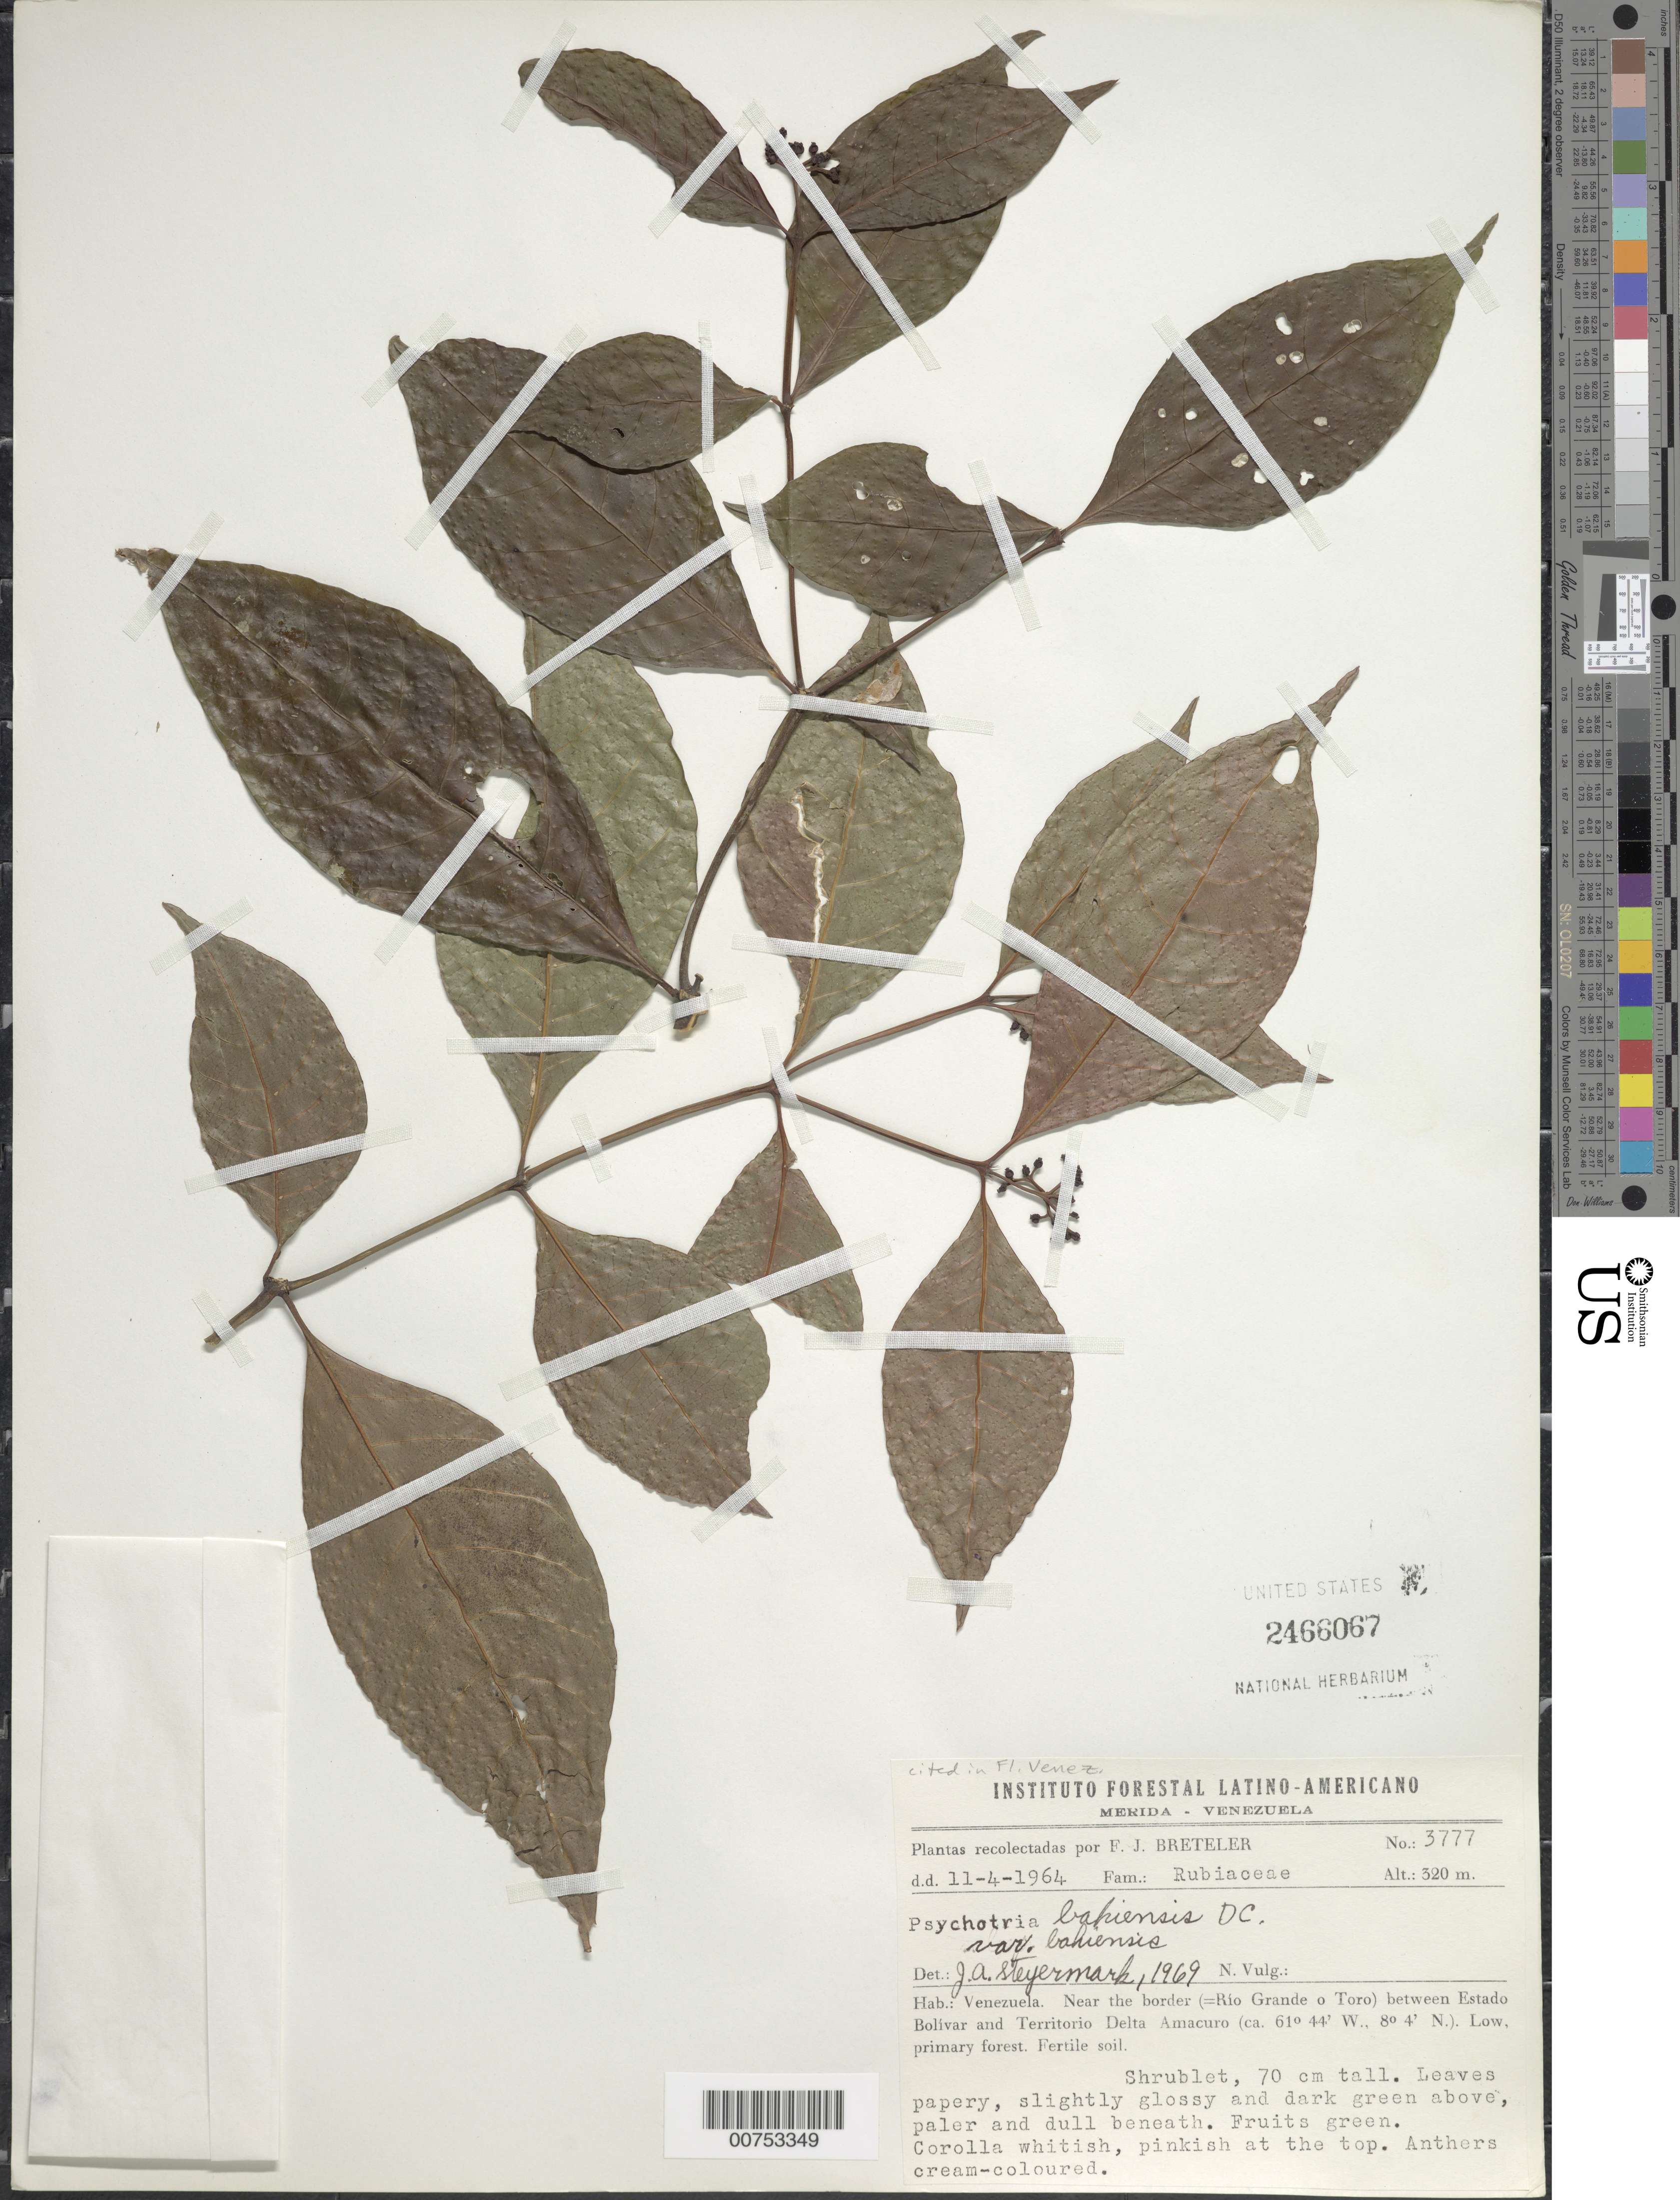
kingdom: Plantae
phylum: Tracheophyta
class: Magnoliopsida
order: Gentianales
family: Rubiaceae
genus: Psychotria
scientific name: Psychotria bahiensis var. bahiensis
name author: DC.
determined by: Steyermark, Julian A., (VEN)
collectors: F. J. Breteler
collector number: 3777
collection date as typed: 11-Apr-64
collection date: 1964-04-11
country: Venezuela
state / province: Bolívar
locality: Río Grande o Toro, near border between Estado Bolívar and Territorío Delta Amacuro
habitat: Low, primary forest, fertile soil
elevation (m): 320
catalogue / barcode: US 2466067